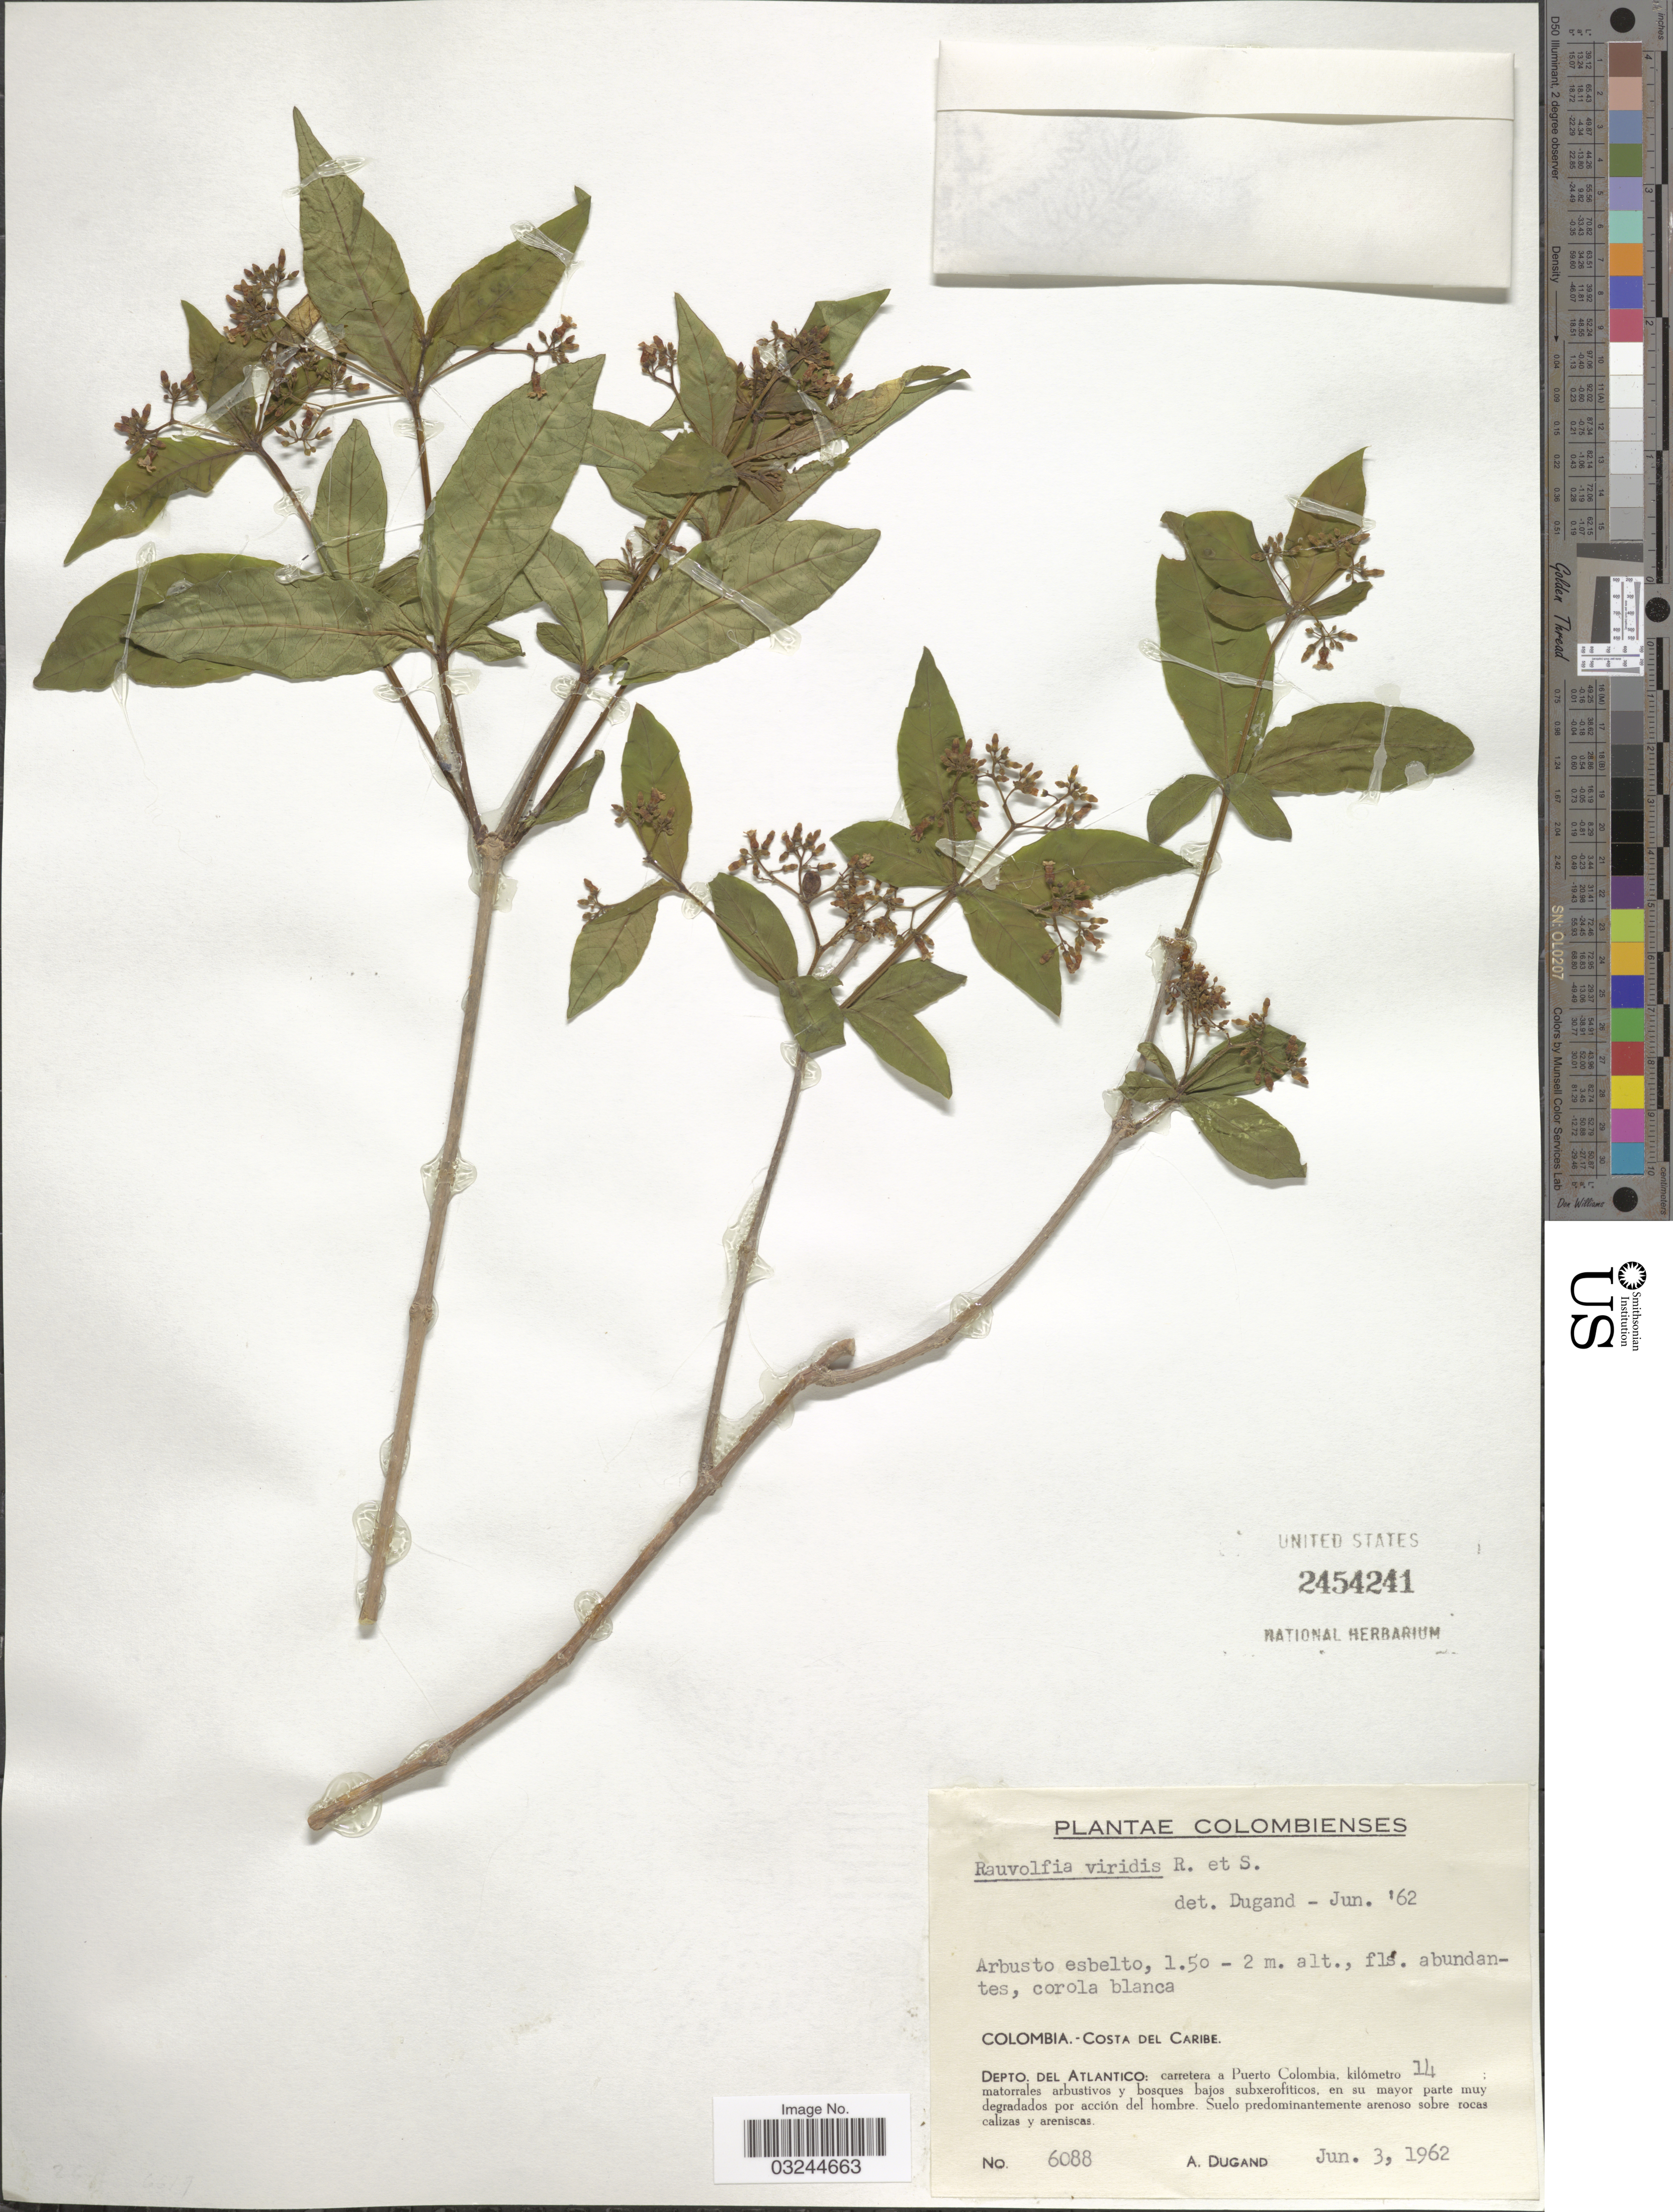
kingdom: Plantae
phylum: Tracheophyta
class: Magnoliopsida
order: Gentianales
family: Apocynaceae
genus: Rauvolfia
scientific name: Rauvolfia viridis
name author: Willd. ex Roem. & Schult.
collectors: A. Dugand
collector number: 6088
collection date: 1962-06-03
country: Colombia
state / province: Atlántico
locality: Costa del Caribe. Depto. del Atlantico: carretera a Puerto Colombia, kilómetro 14.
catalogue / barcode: US 2454241